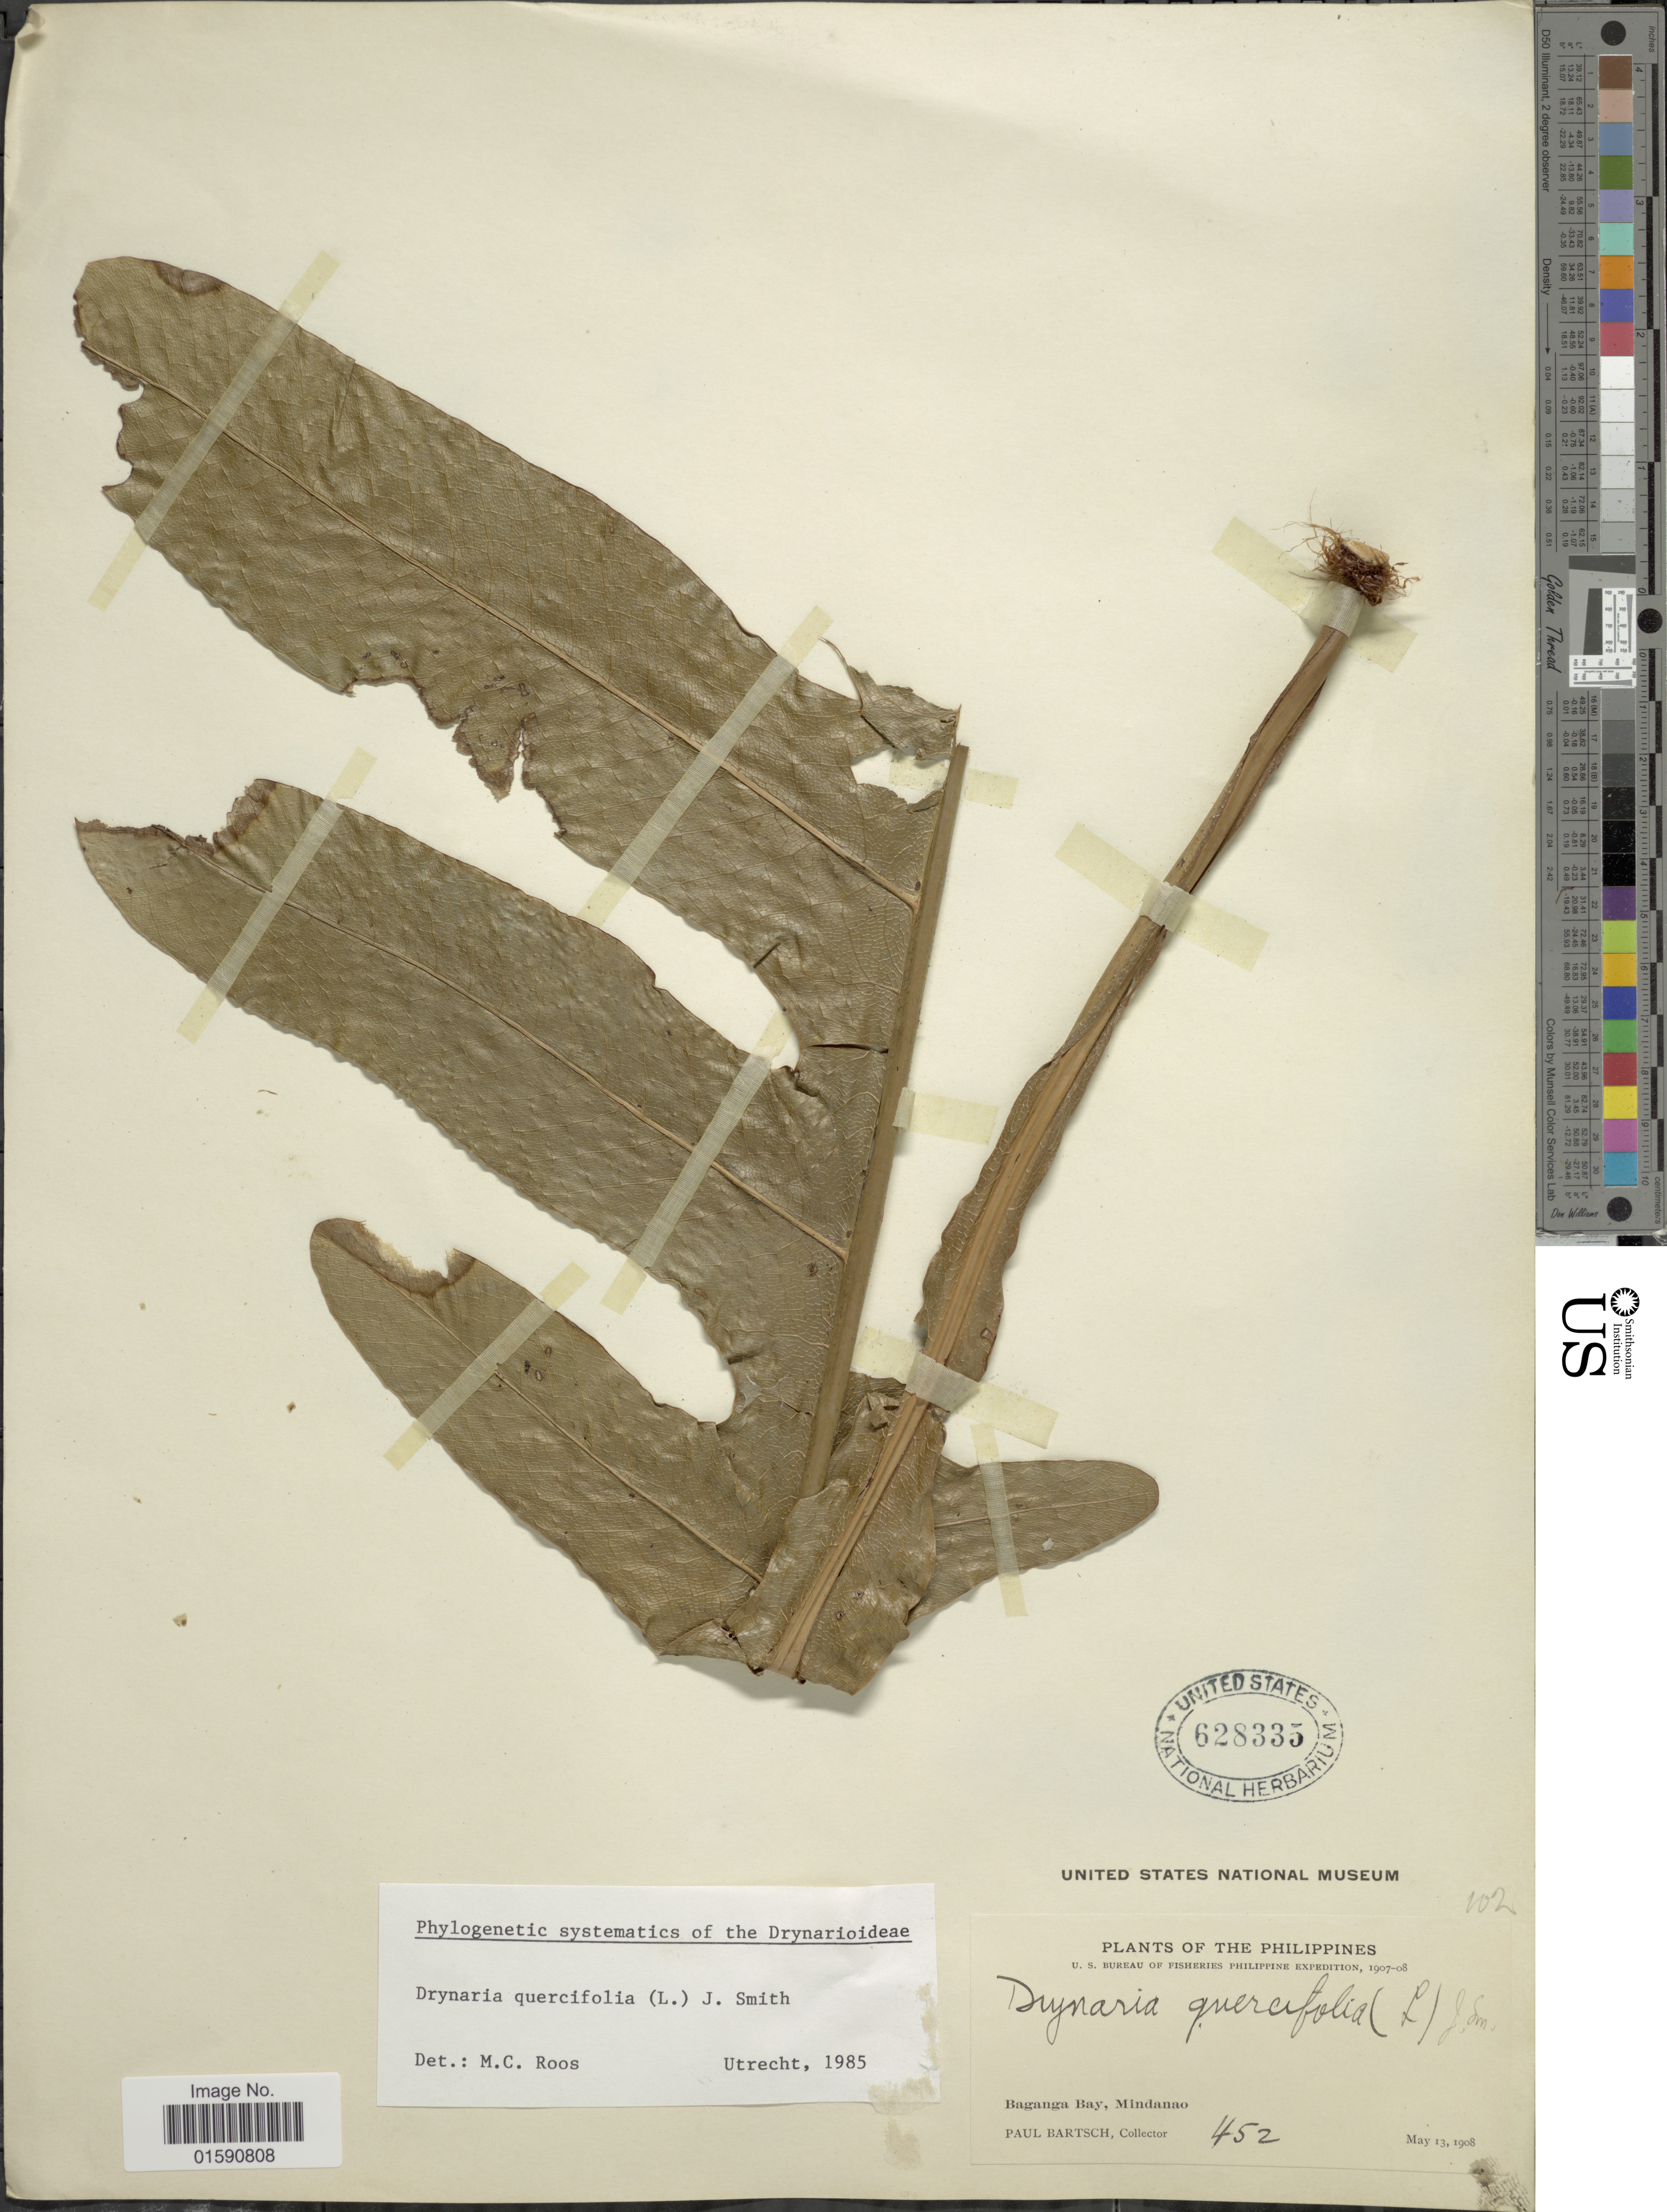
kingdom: Plantae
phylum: Tracheophyta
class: Polypodiopsida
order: Polypodiales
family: Polypodiaceae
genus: Drynaria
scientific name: Drynaria quercifolia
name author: (L.) J. Sm.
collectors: P. Bartsch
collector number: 452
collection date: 1908-05-13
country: Philippines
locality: Baganga Bay, Mindanao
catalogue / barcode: US 628335